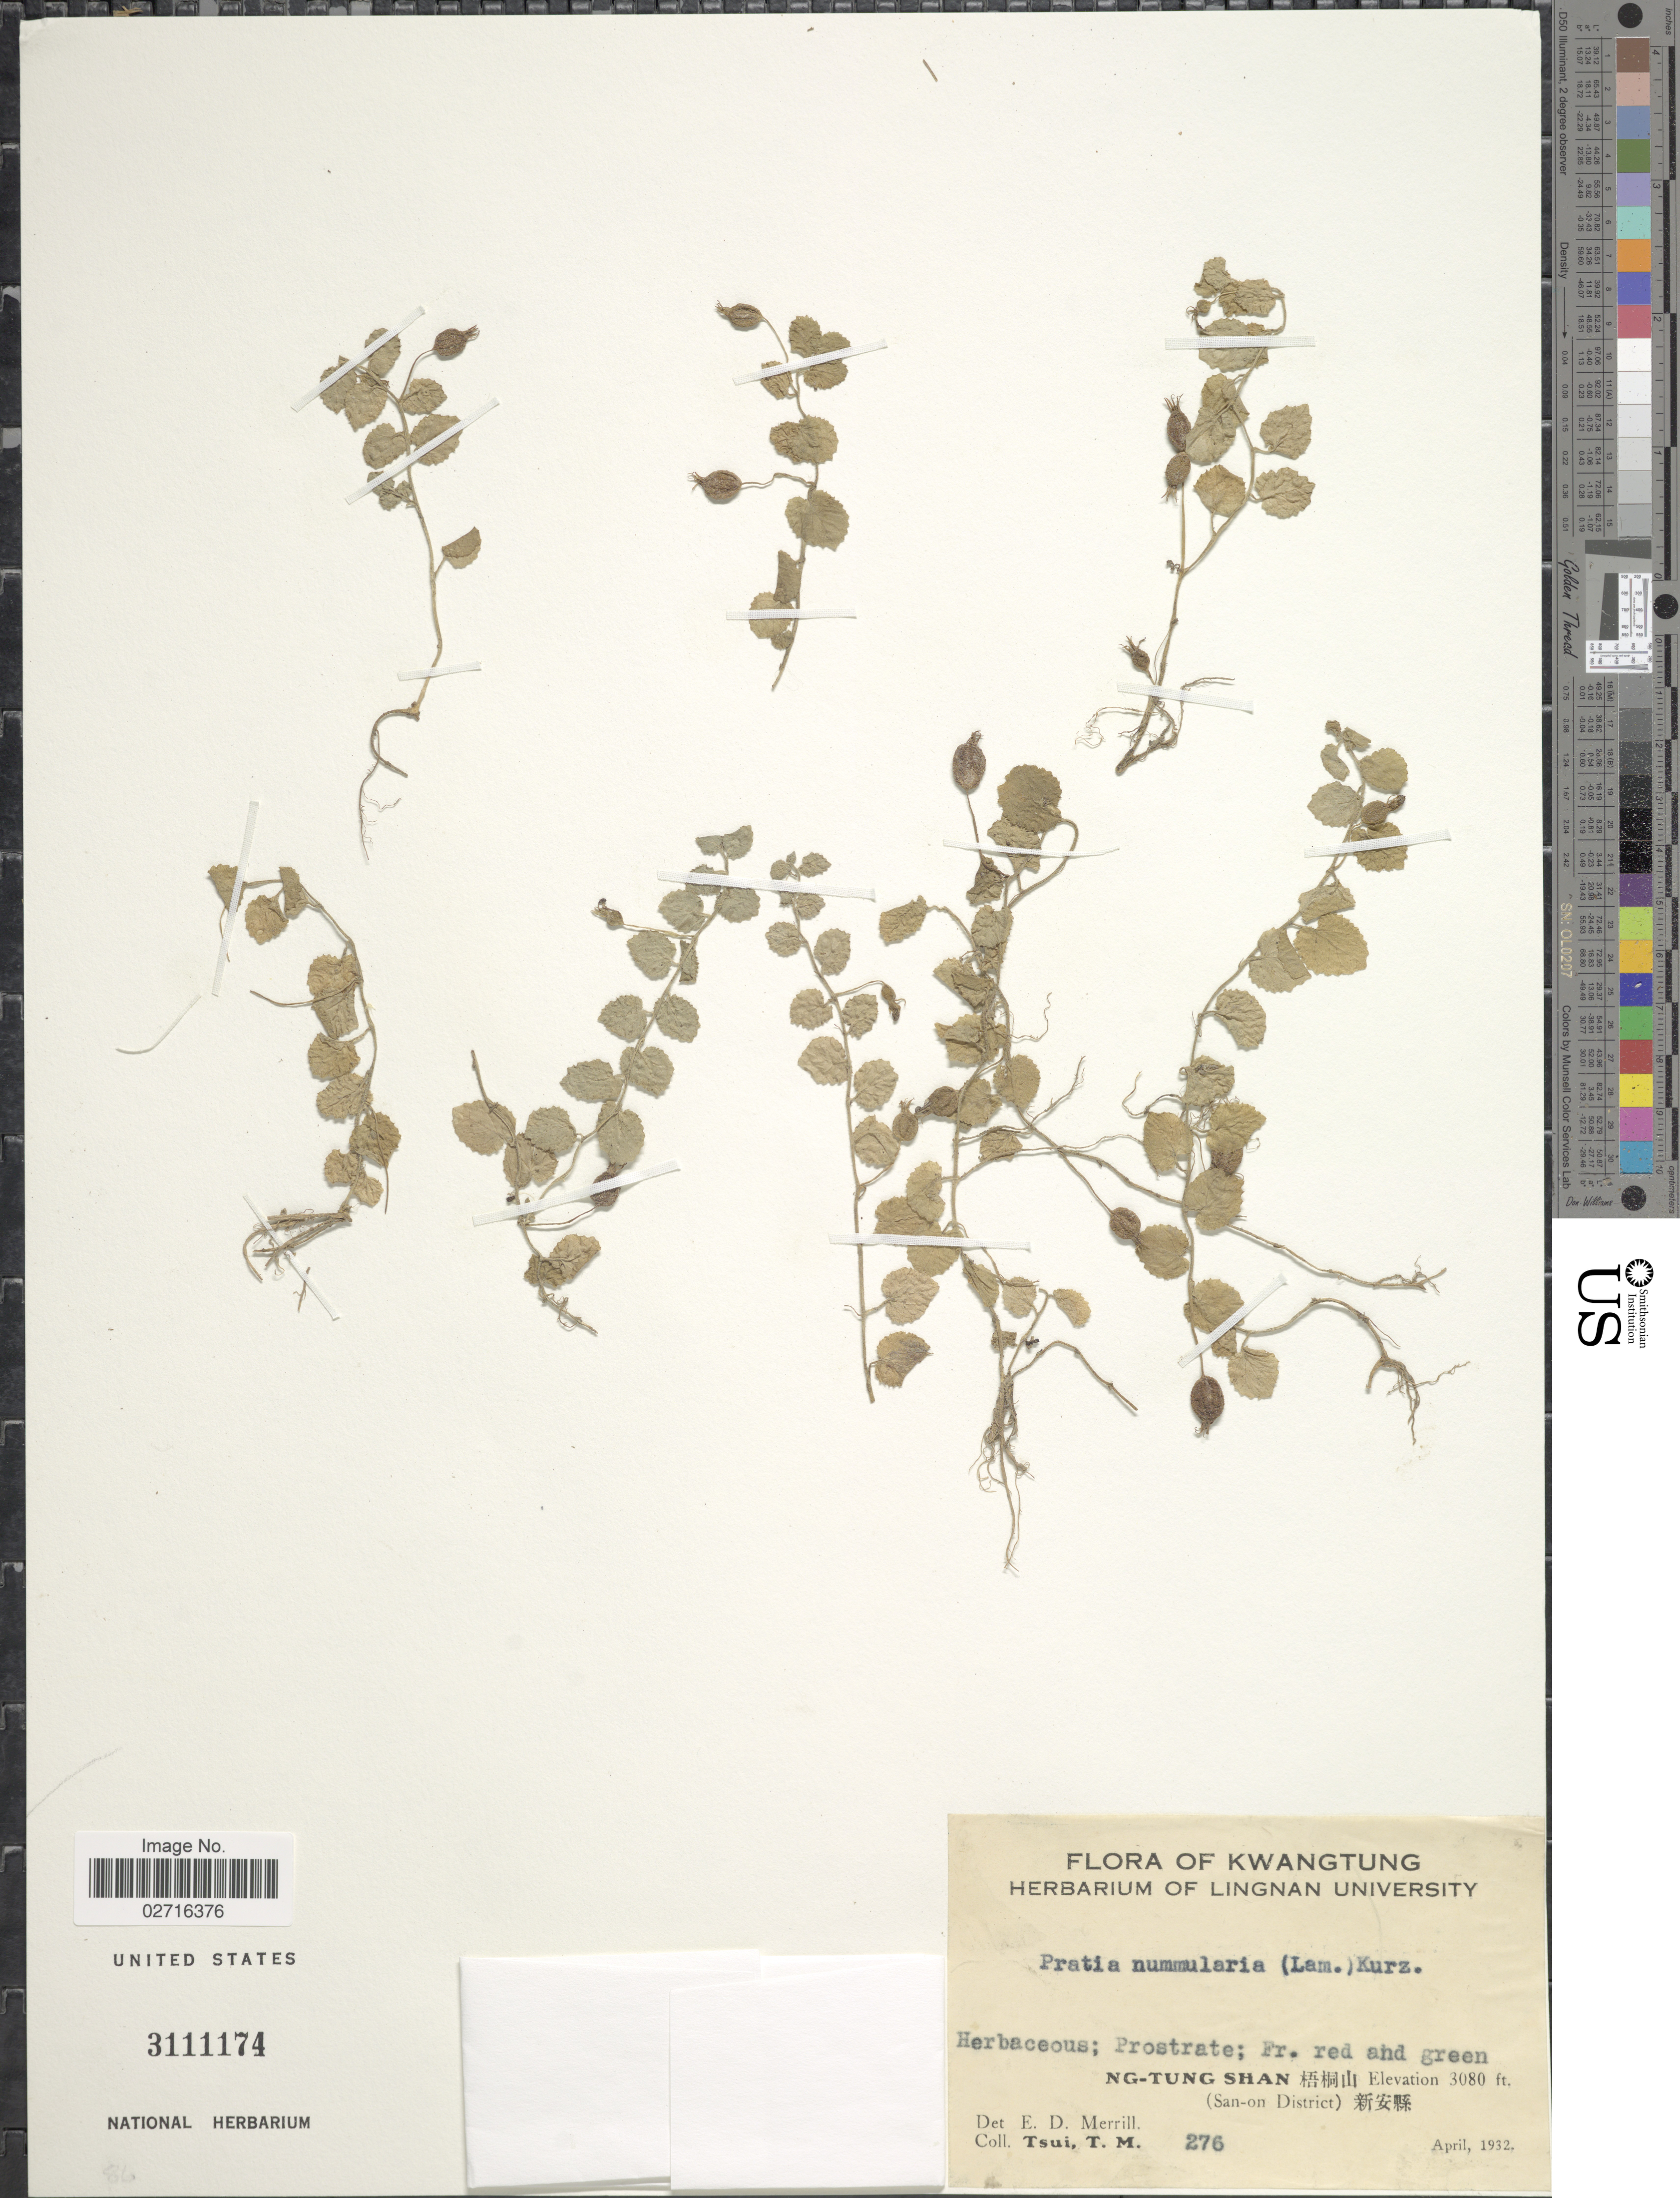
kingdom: Plantae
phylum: Tracheophyta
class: Magnoliopsida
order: Asterales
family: Campanulaceae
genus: Pratia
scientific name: Pratia nummularia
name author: (Lam.) A. Braun & Asch.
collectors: T. Tsui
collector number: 276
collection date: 1932-04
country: China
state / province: Guangdong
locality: Ng-Tung Shan, (San-on District)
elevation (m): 939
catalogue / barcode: US 3111174